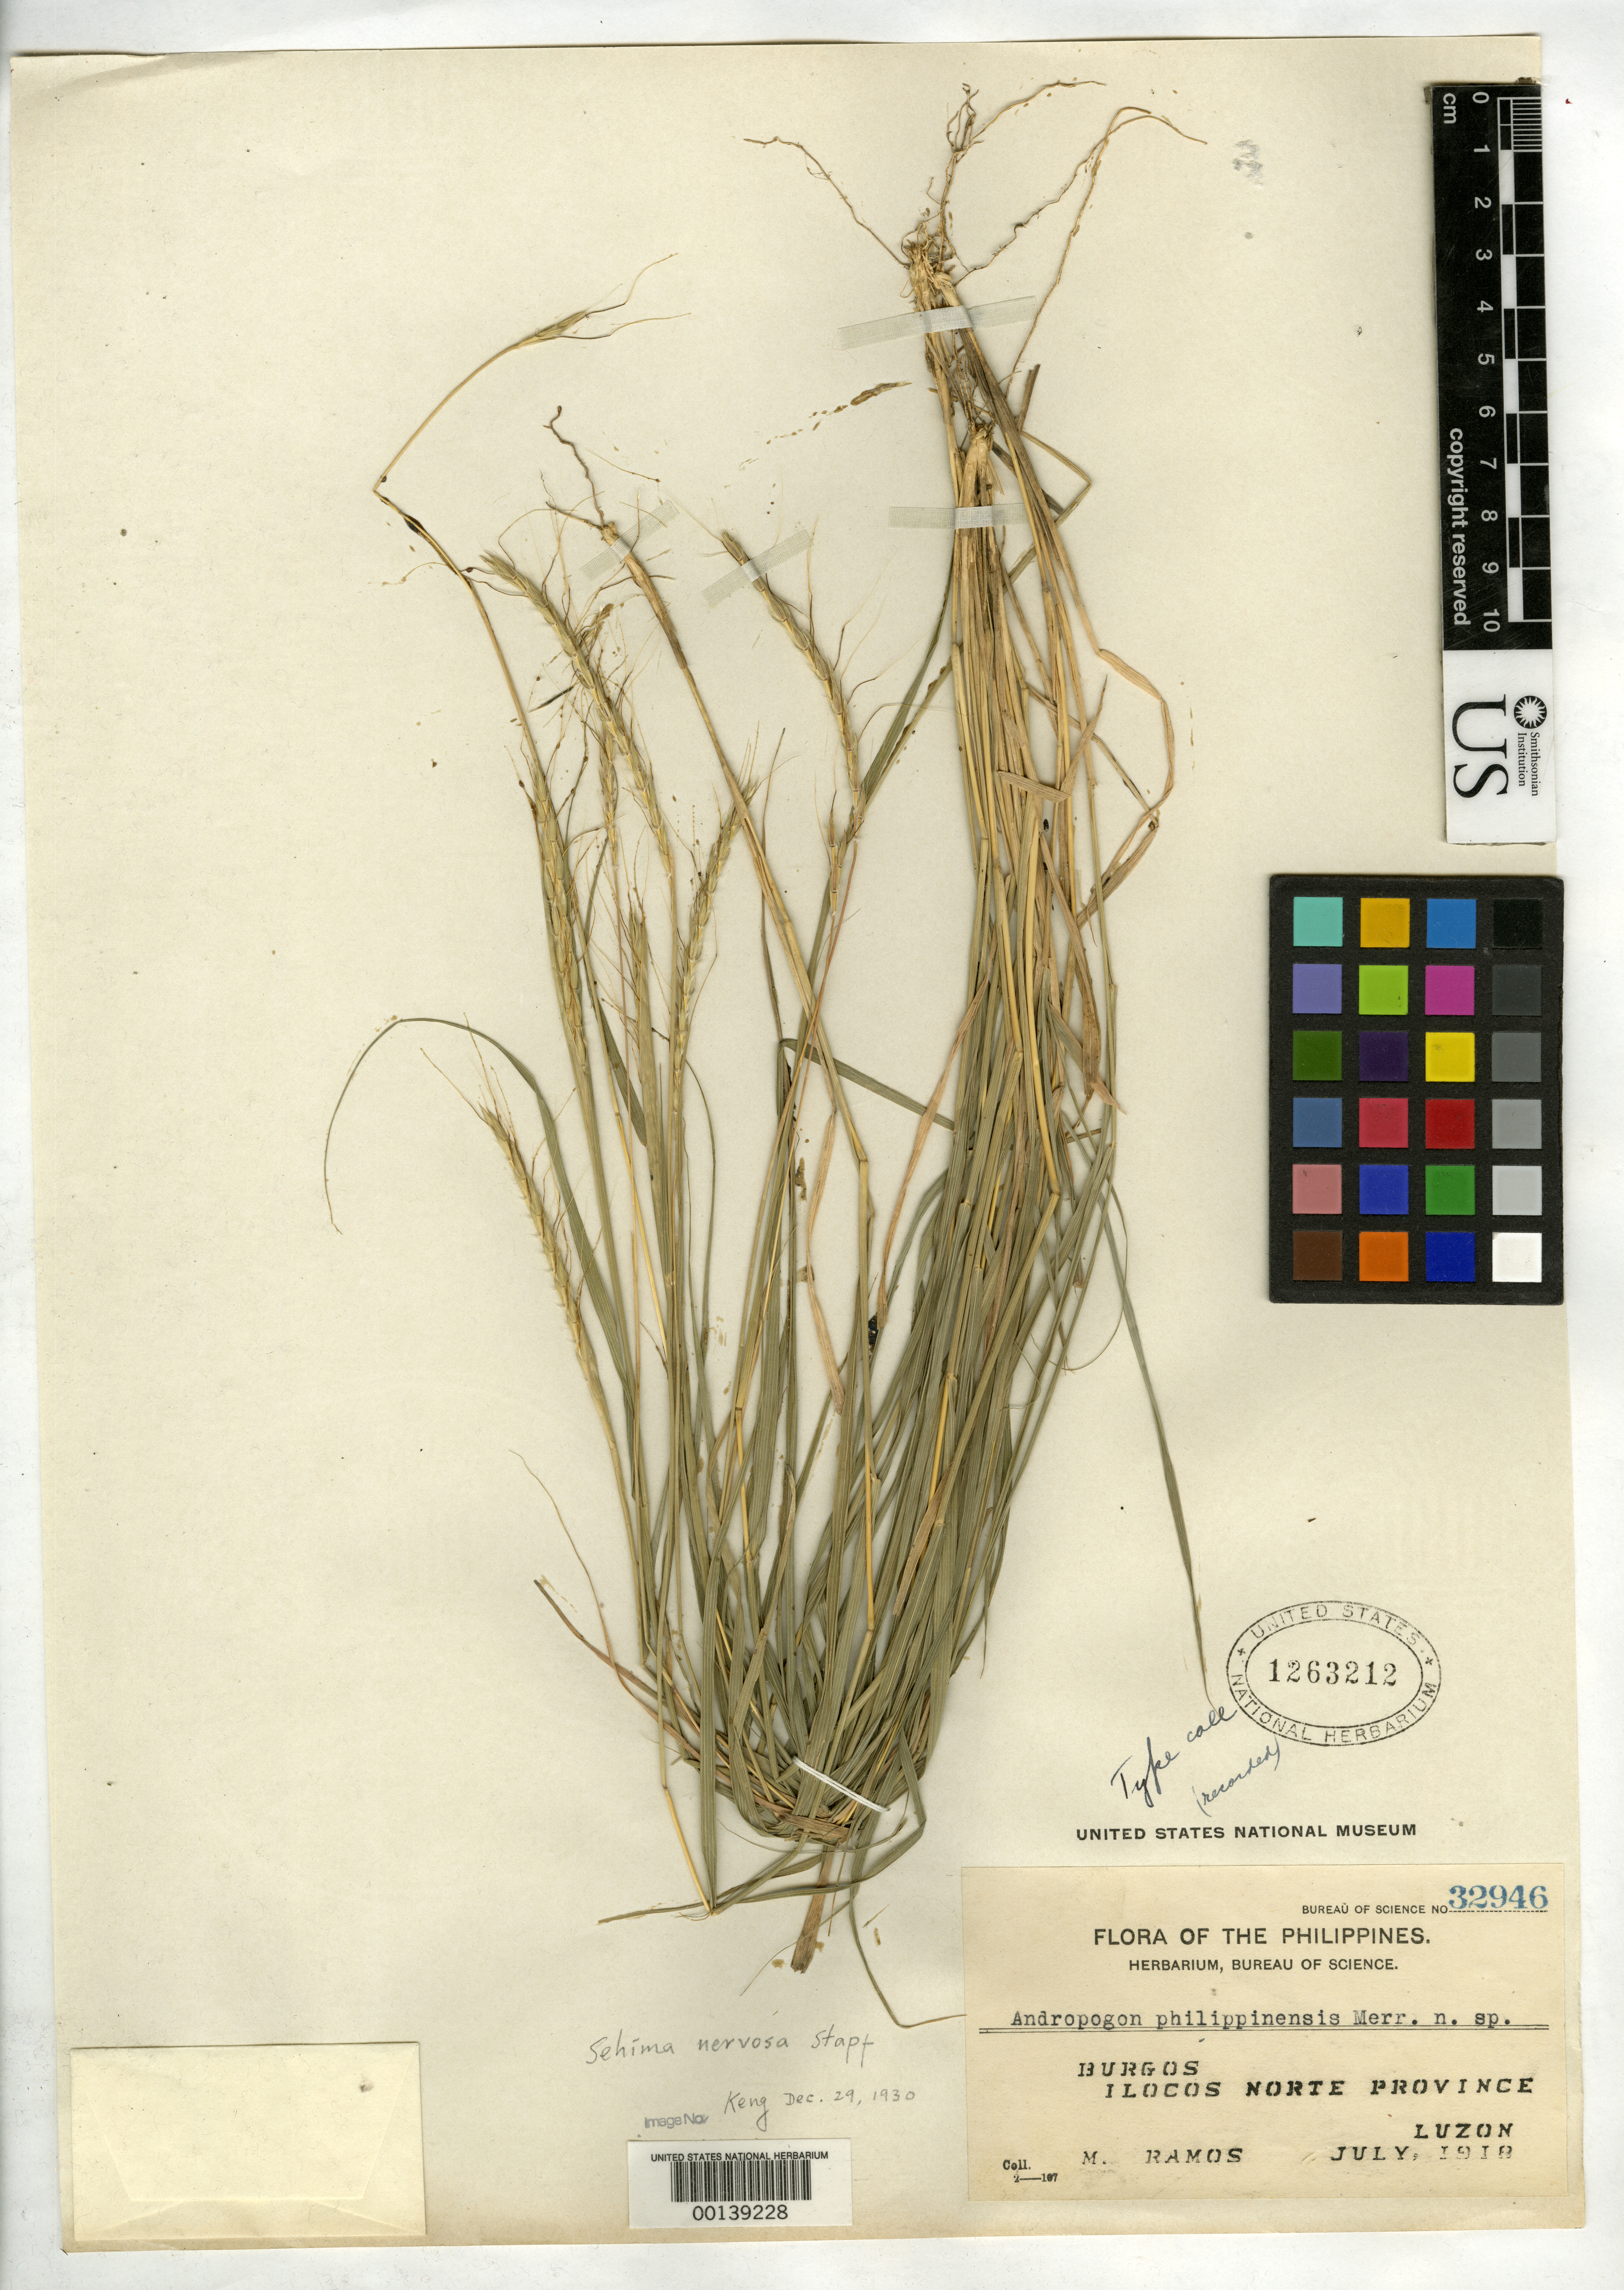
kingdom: Plantae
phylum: Tracheophyta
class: Liliopsida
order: Poales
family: Poaceae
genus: Andropogon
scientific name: Andropogon nervosus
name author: Röttler in Willd.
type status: Isotype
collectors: M. Ramos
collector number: Bur. Sci. 32946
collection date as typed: Jul 1918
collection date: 1918-07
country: Philippines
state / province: Ilocos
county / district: Ilocos Norte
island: Luzon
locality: Burgos, Ilocos Norte Province, Luzon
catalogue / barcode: US 1263212